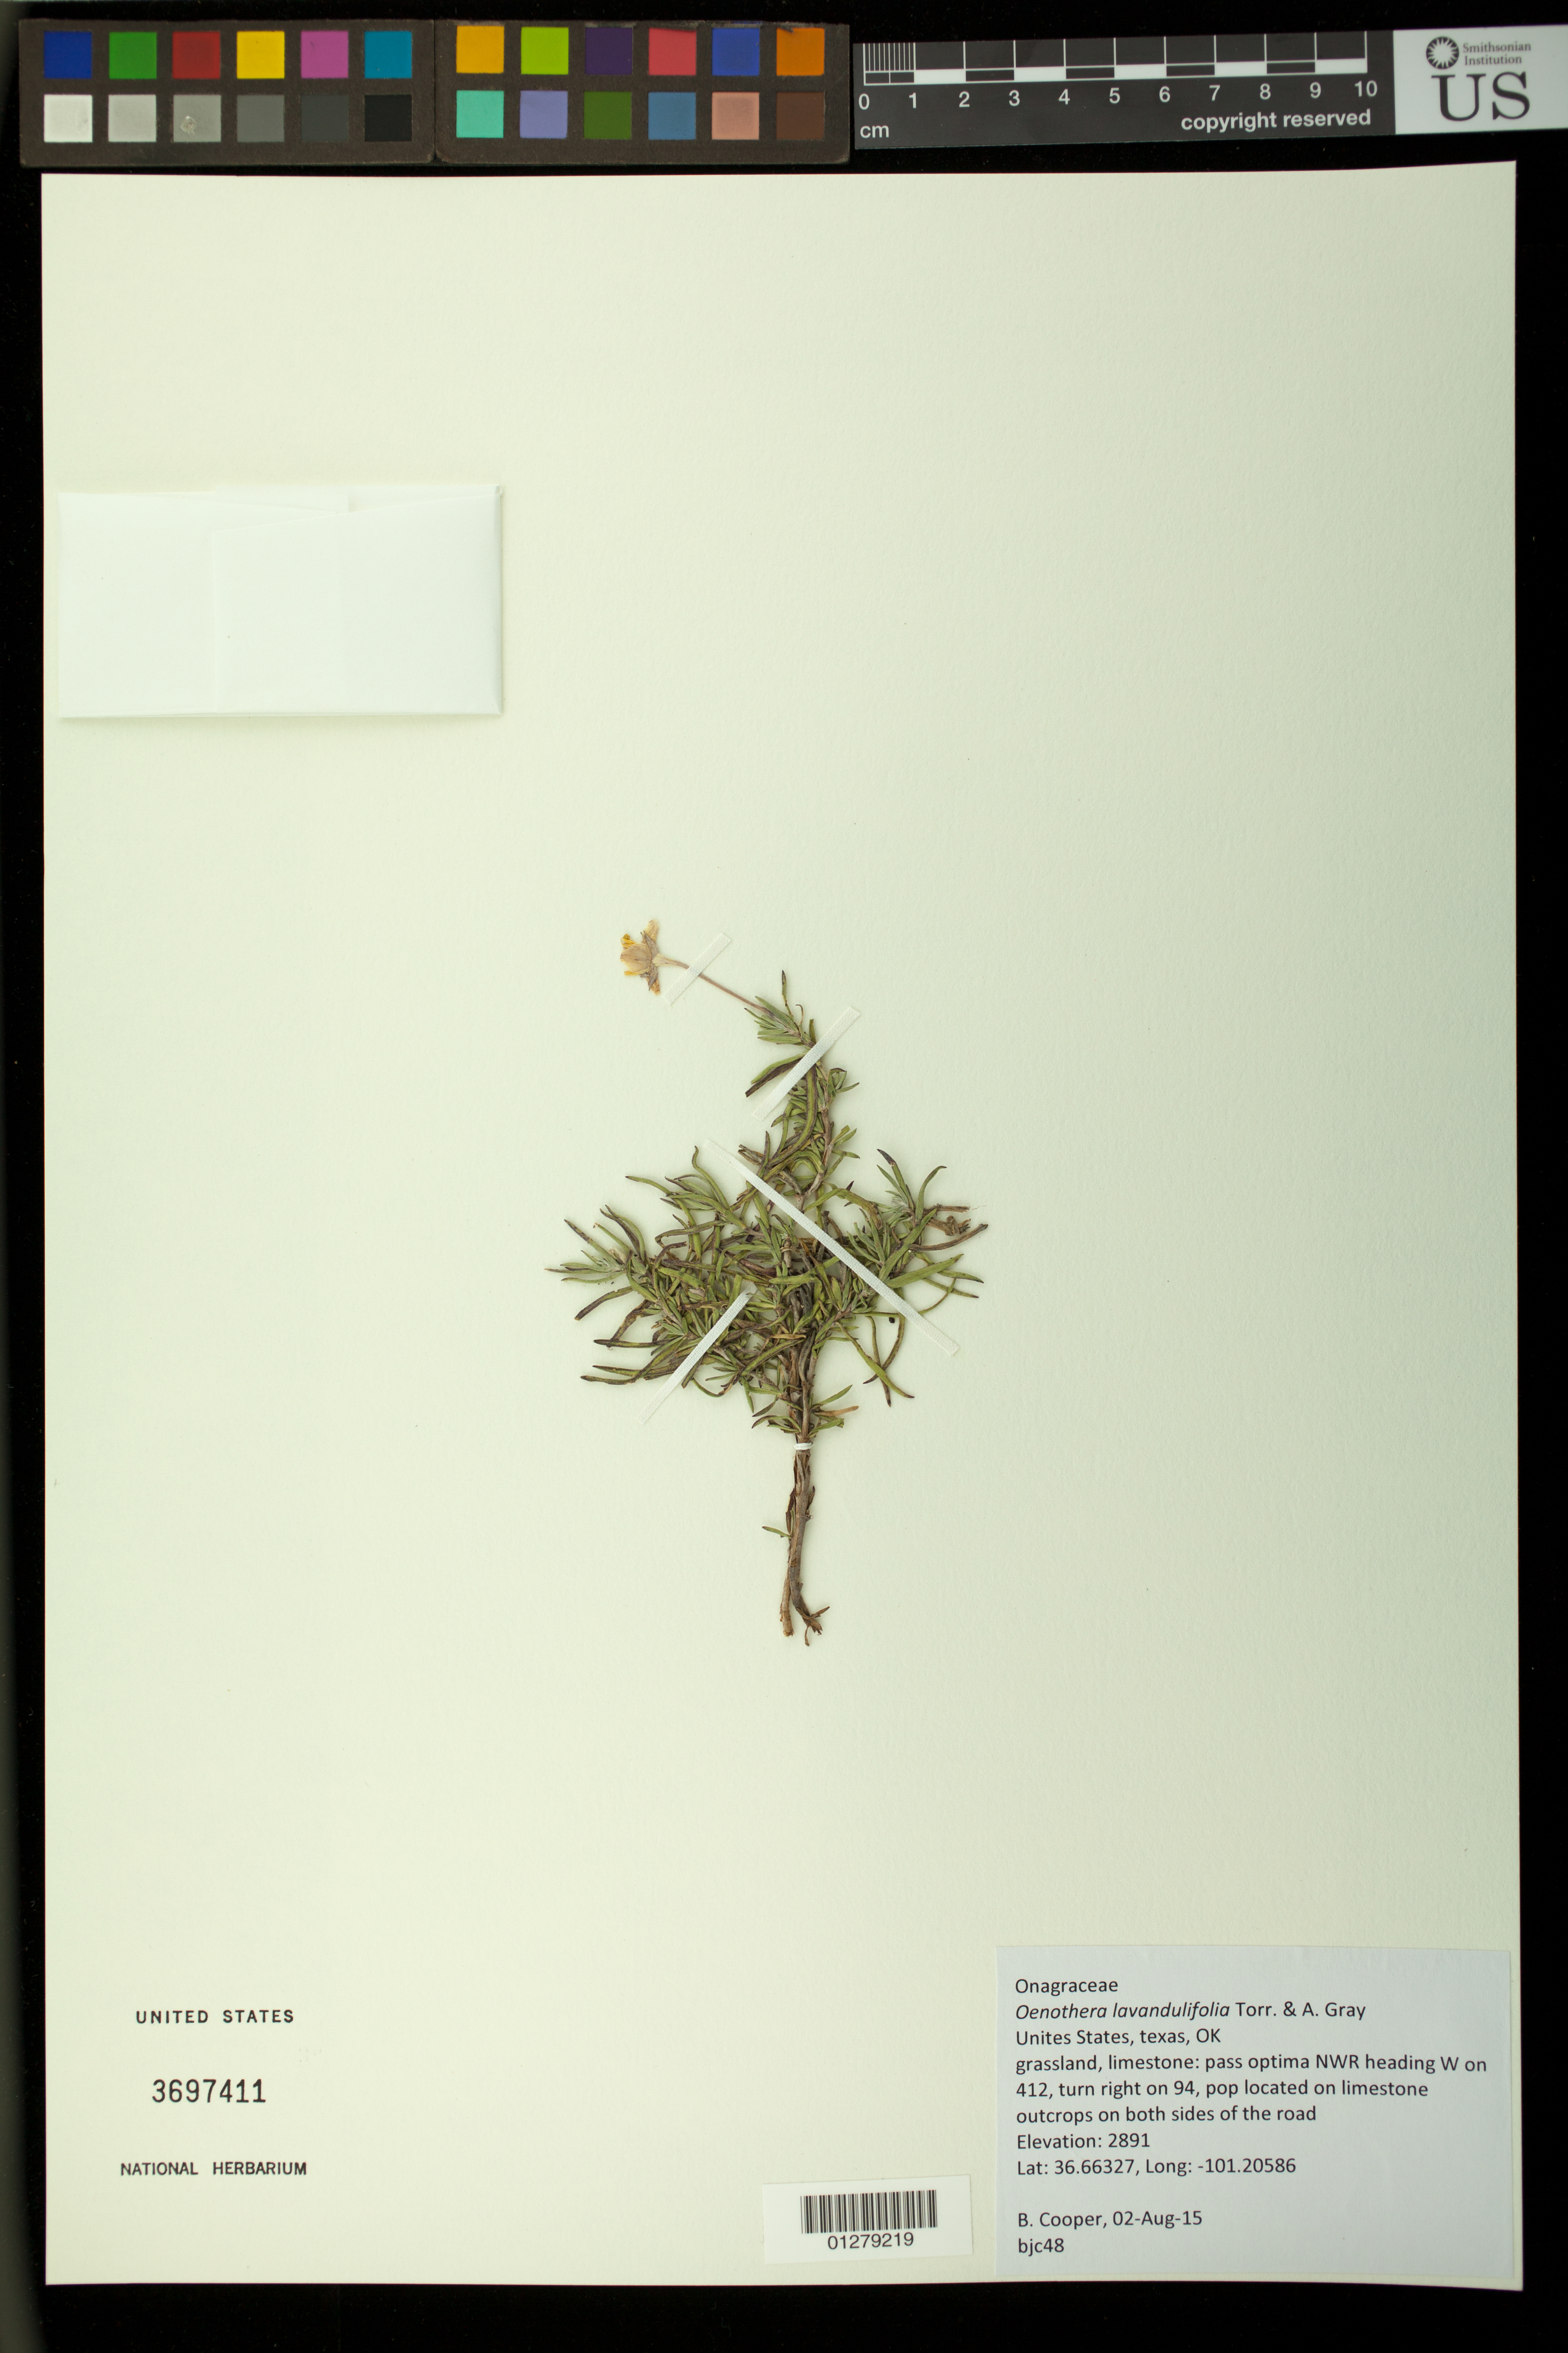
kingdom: Plantae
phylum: Tracheophyta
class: Magnoliopsida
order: Myrtales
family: Onagraceae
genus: Oenothera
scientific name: Oenothera lavandulifolia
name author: Torr. & A. Gray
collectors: B. J. Cooper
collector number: BJC 48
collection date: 2015-08-02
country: United States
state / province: Oklahoma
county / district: Texas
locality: Pass Optima NWR heading W on 412, turn right on 94, on both sides of the road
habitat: Grassland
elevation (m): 2891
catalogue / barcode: US 3697411